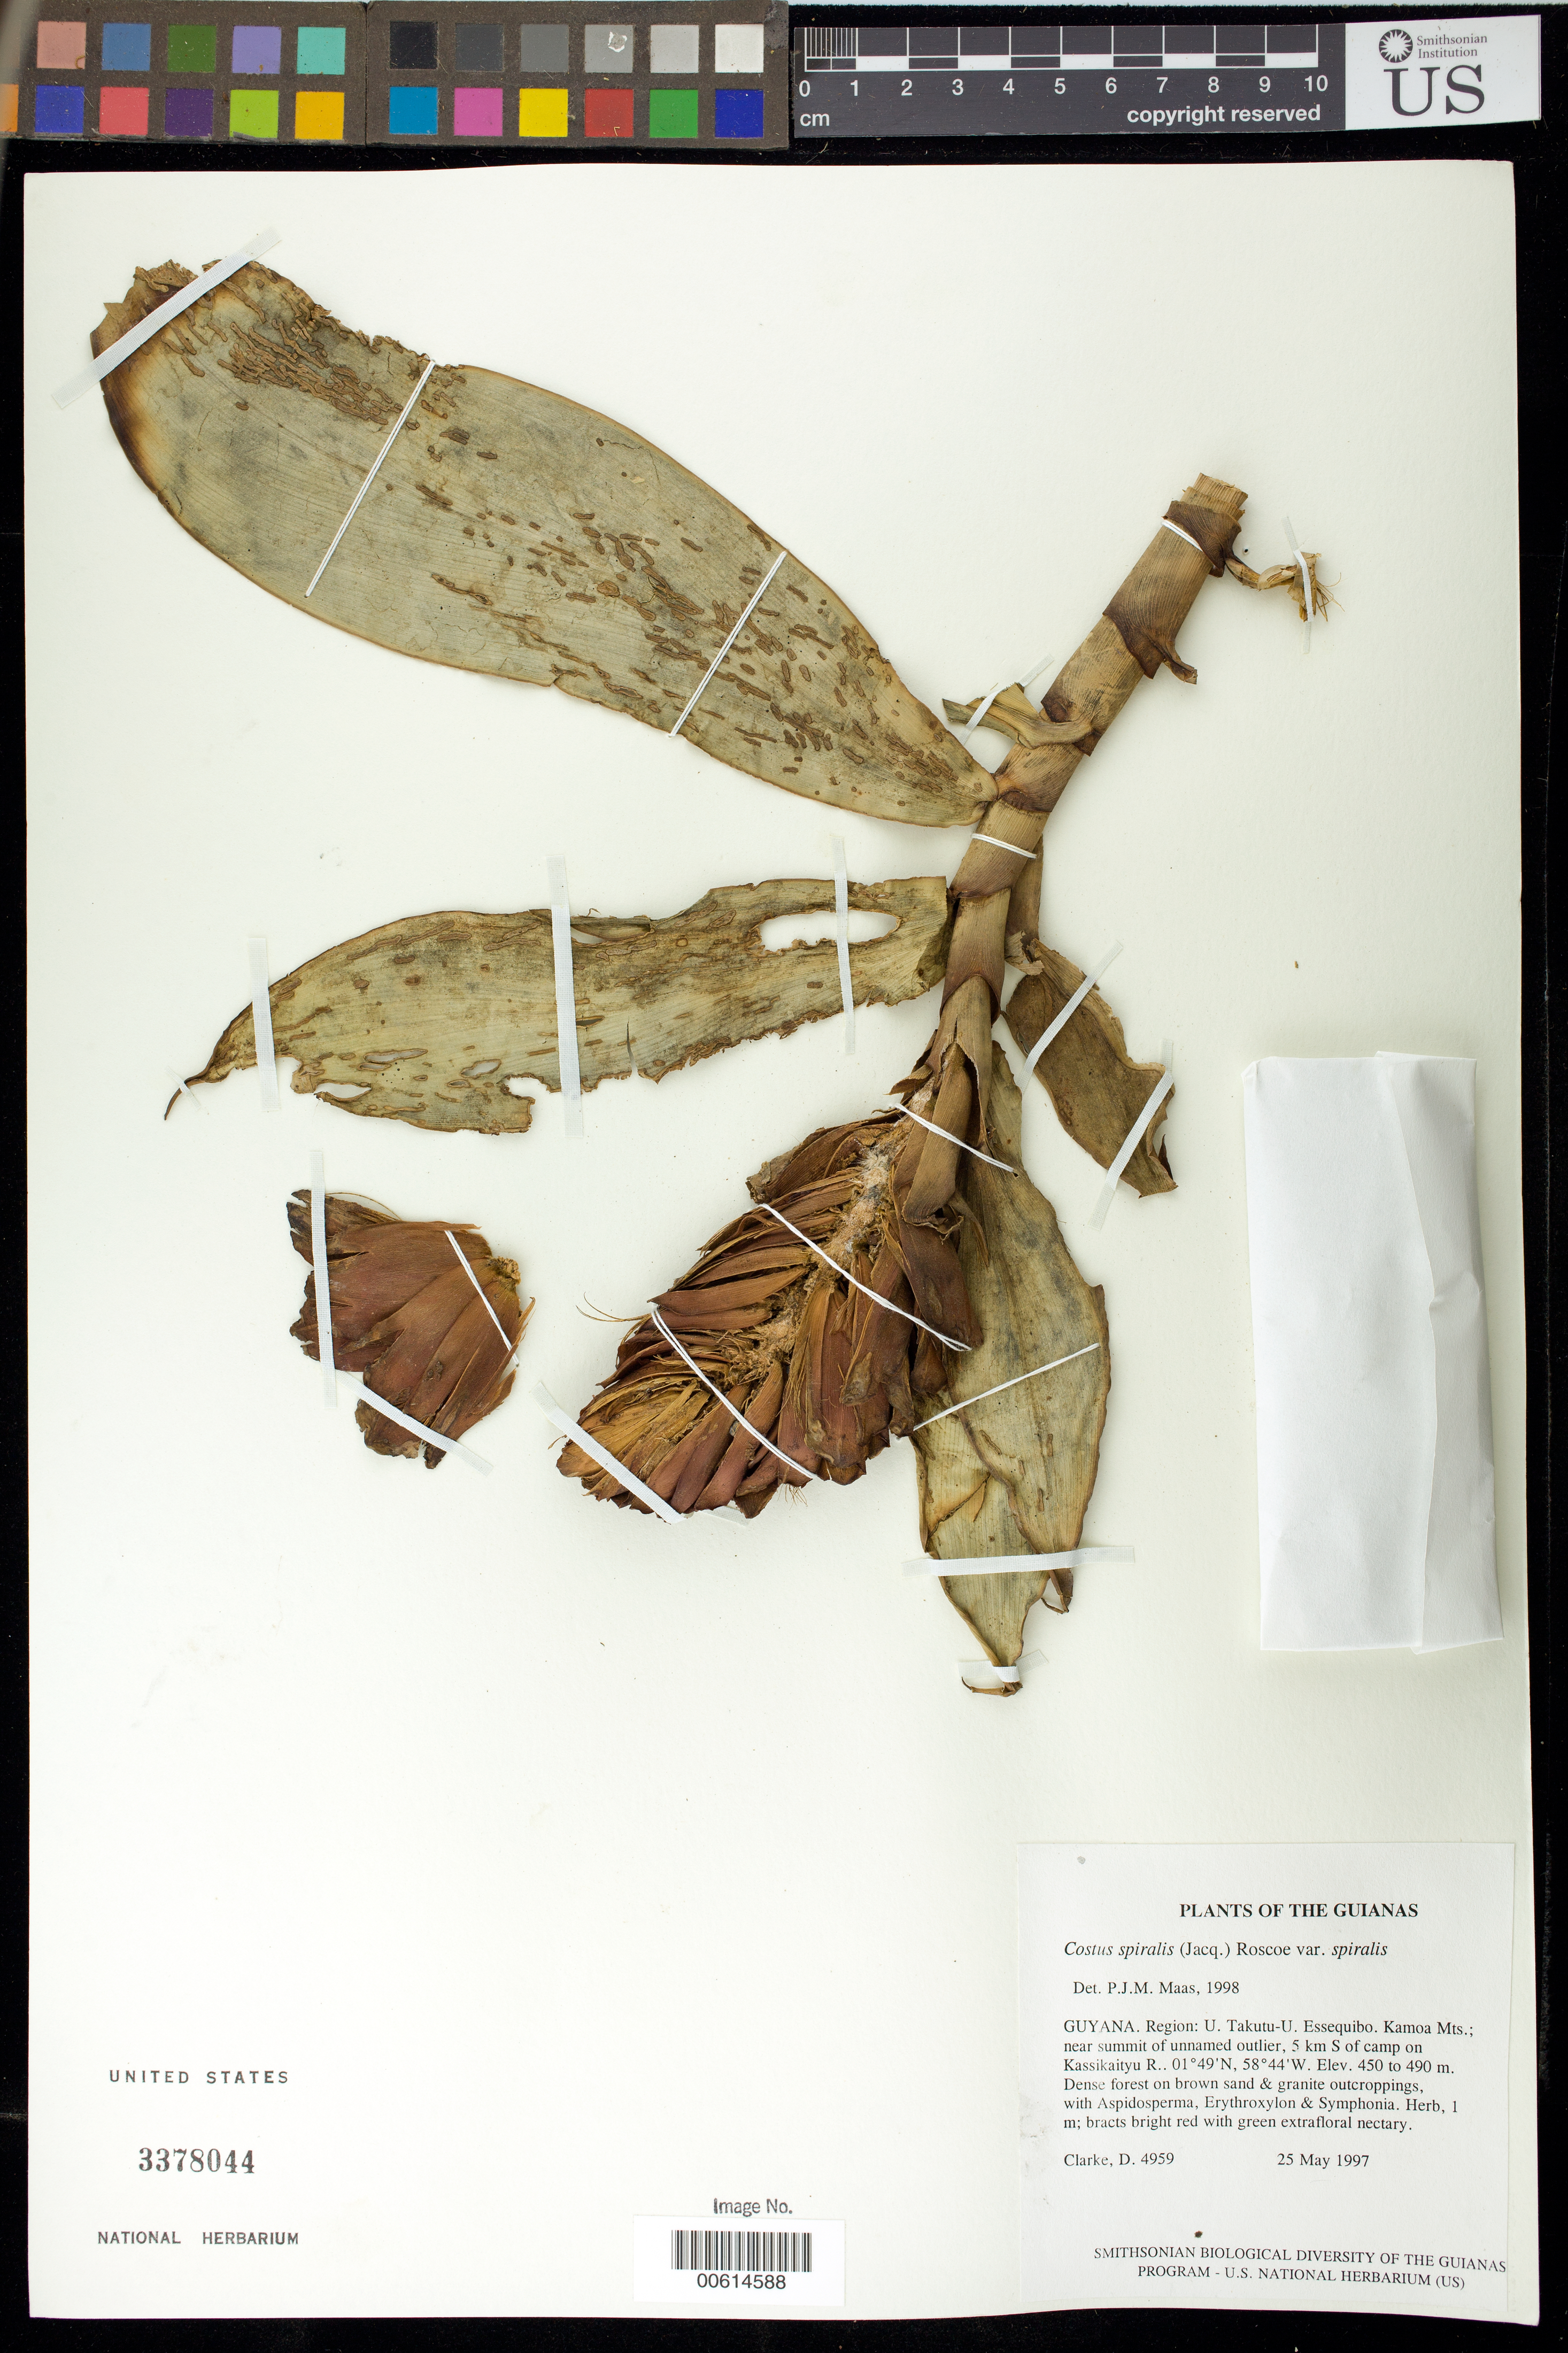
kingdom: Plantae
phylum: Tracheophyta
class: Liliopsida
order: Zingiberales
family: Costaceae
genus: Costus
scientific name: Costus spiralis var. spiralis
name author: (Jacq.) Roscoe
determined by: Maas, Paul J. M.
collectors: H. D. Clarke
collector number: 4959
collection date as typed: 25 May 1997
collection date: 1997-05-25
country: Guyana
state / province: U. Takutu-U. Essequibo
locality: Kamoa Mts.; near summit of unnamed outlier, 5 km S of camp on Kassikaityu R.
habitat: Dense forest on brown sand & granite outcroppings, with Aspidosperma, Erythroxylum & Symphonia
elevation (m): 450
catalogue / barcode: US 3378044